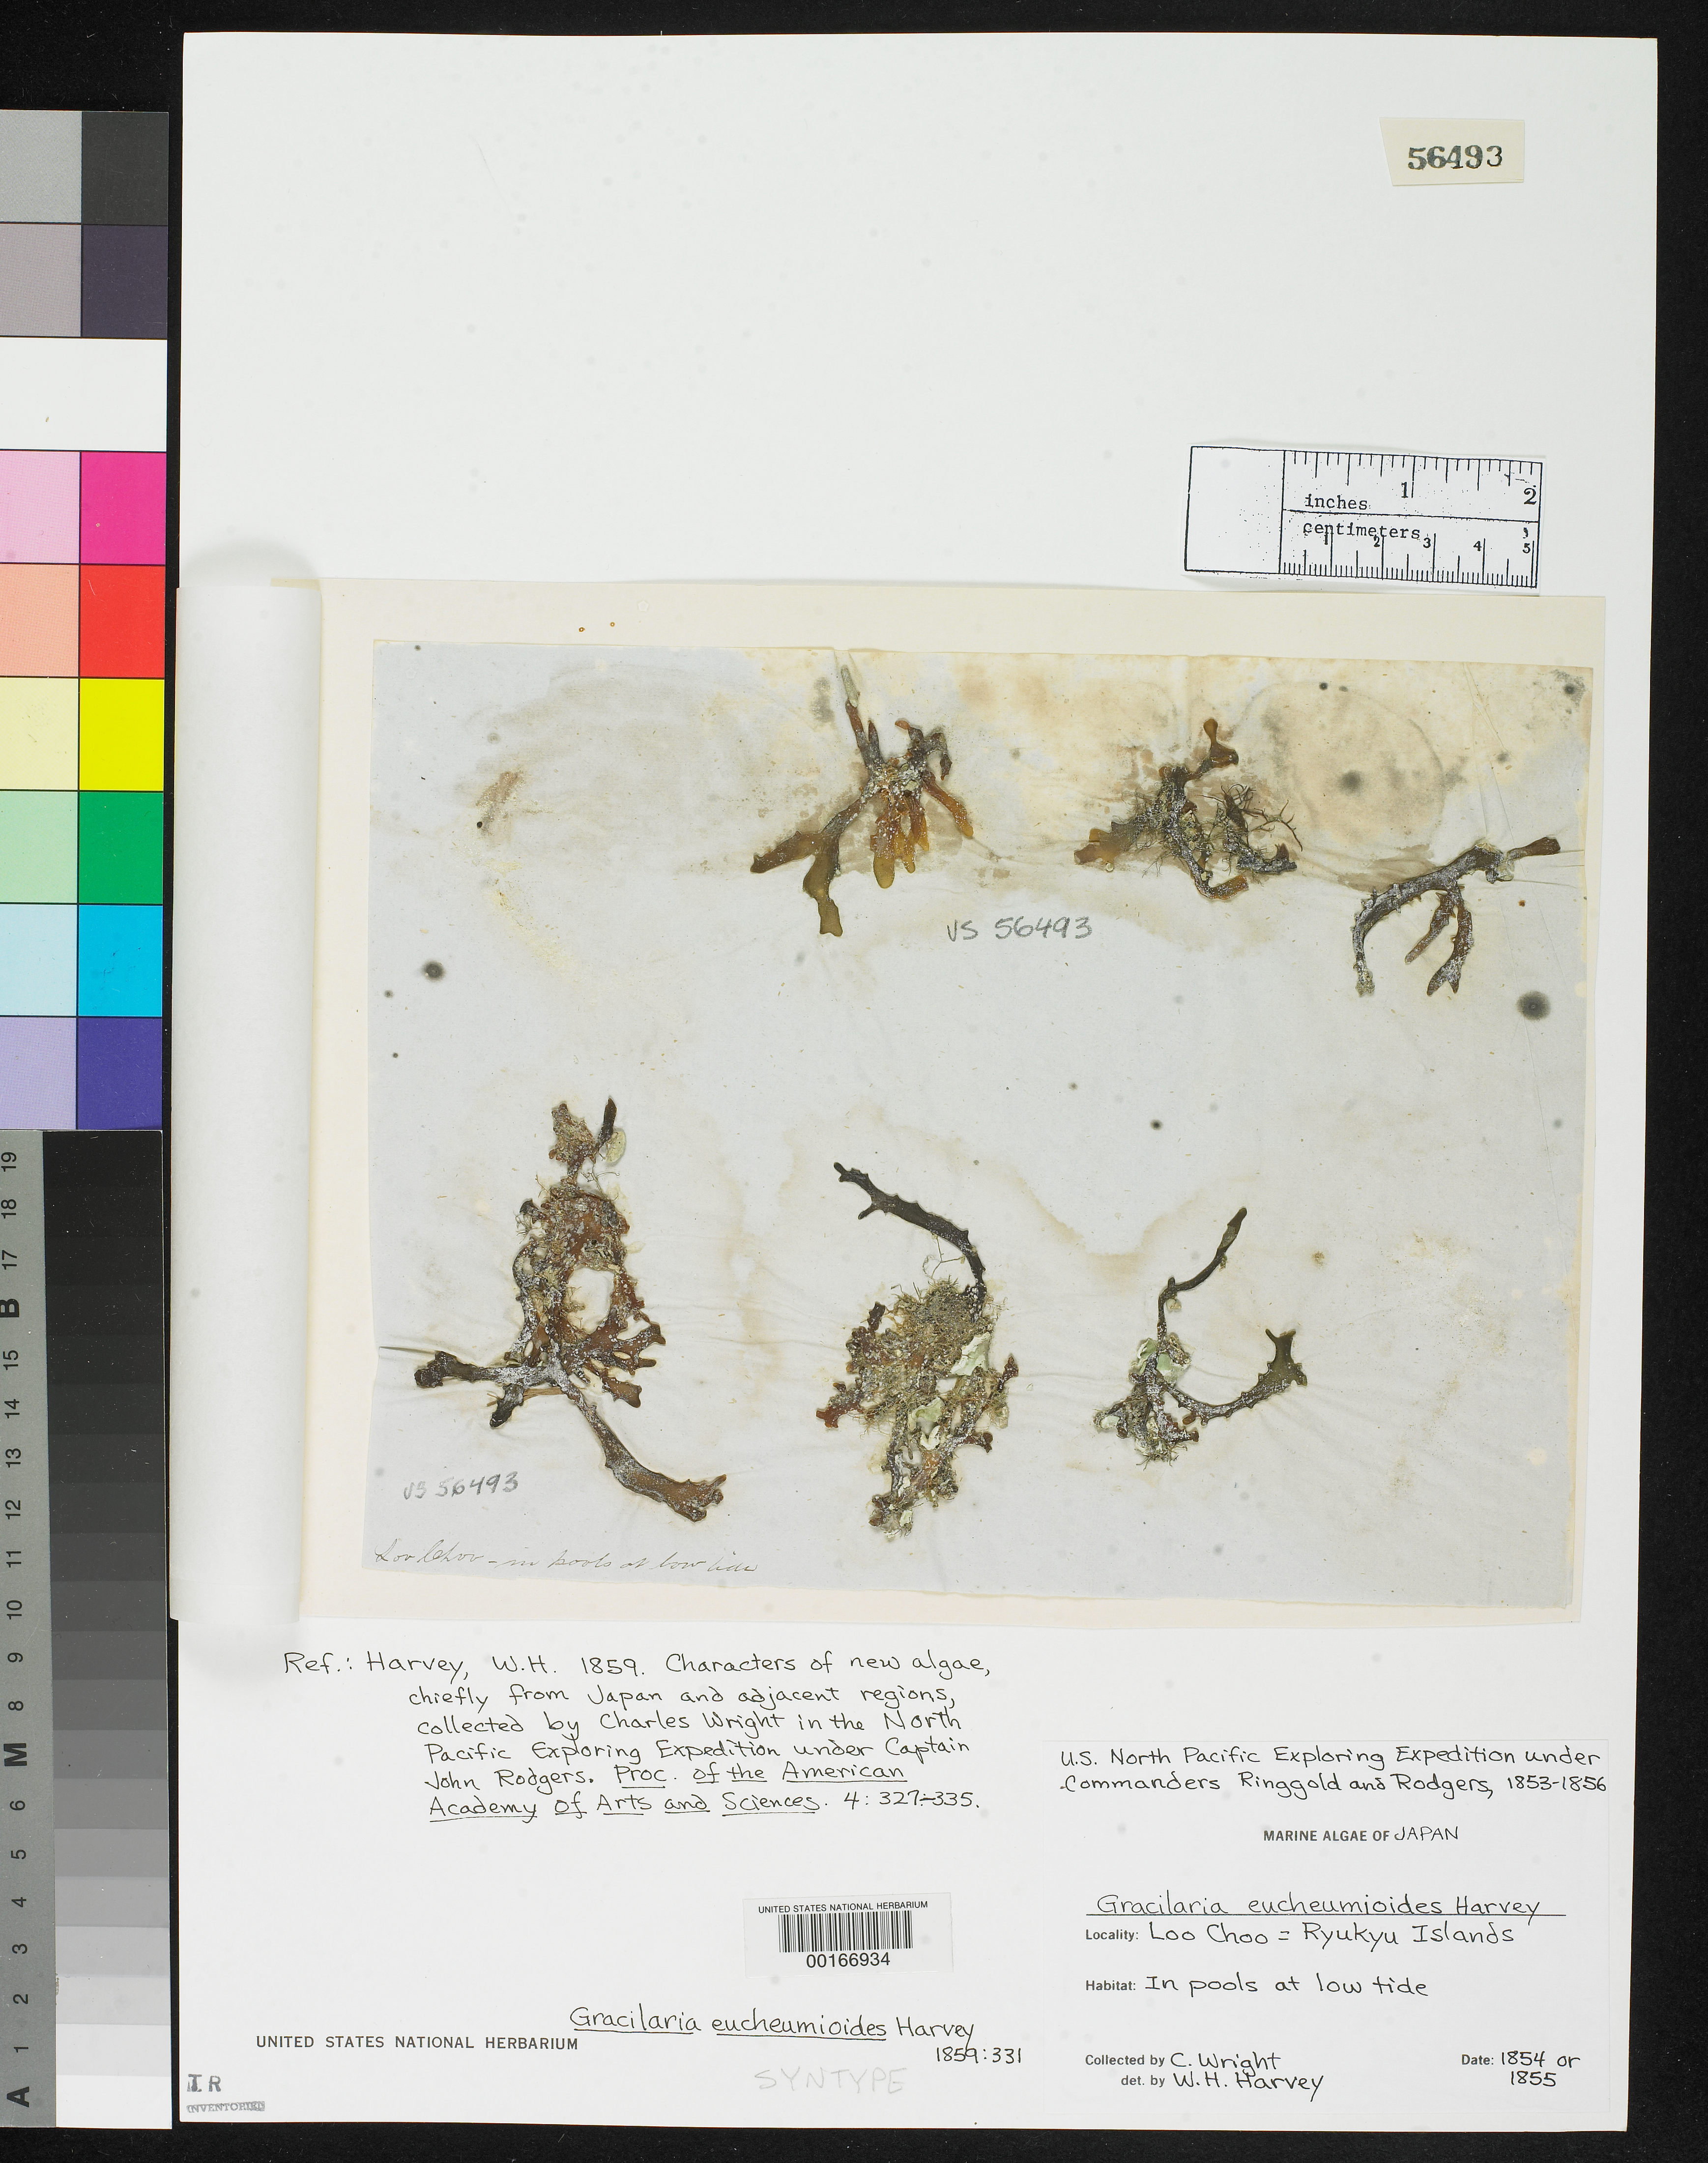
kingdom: Plantae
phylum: Rhodophyta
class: Florideophyceae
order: Gracilariales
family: Gracilariaceae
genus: Gracilaria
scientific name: Gracilaria eucheumioides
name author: Harv.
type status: Syntype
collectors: C. Wright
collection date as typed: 1854 or -- --- 1855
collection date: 1854 or 1855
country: Japan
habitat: In pools at low tide.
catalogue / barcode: US 56493